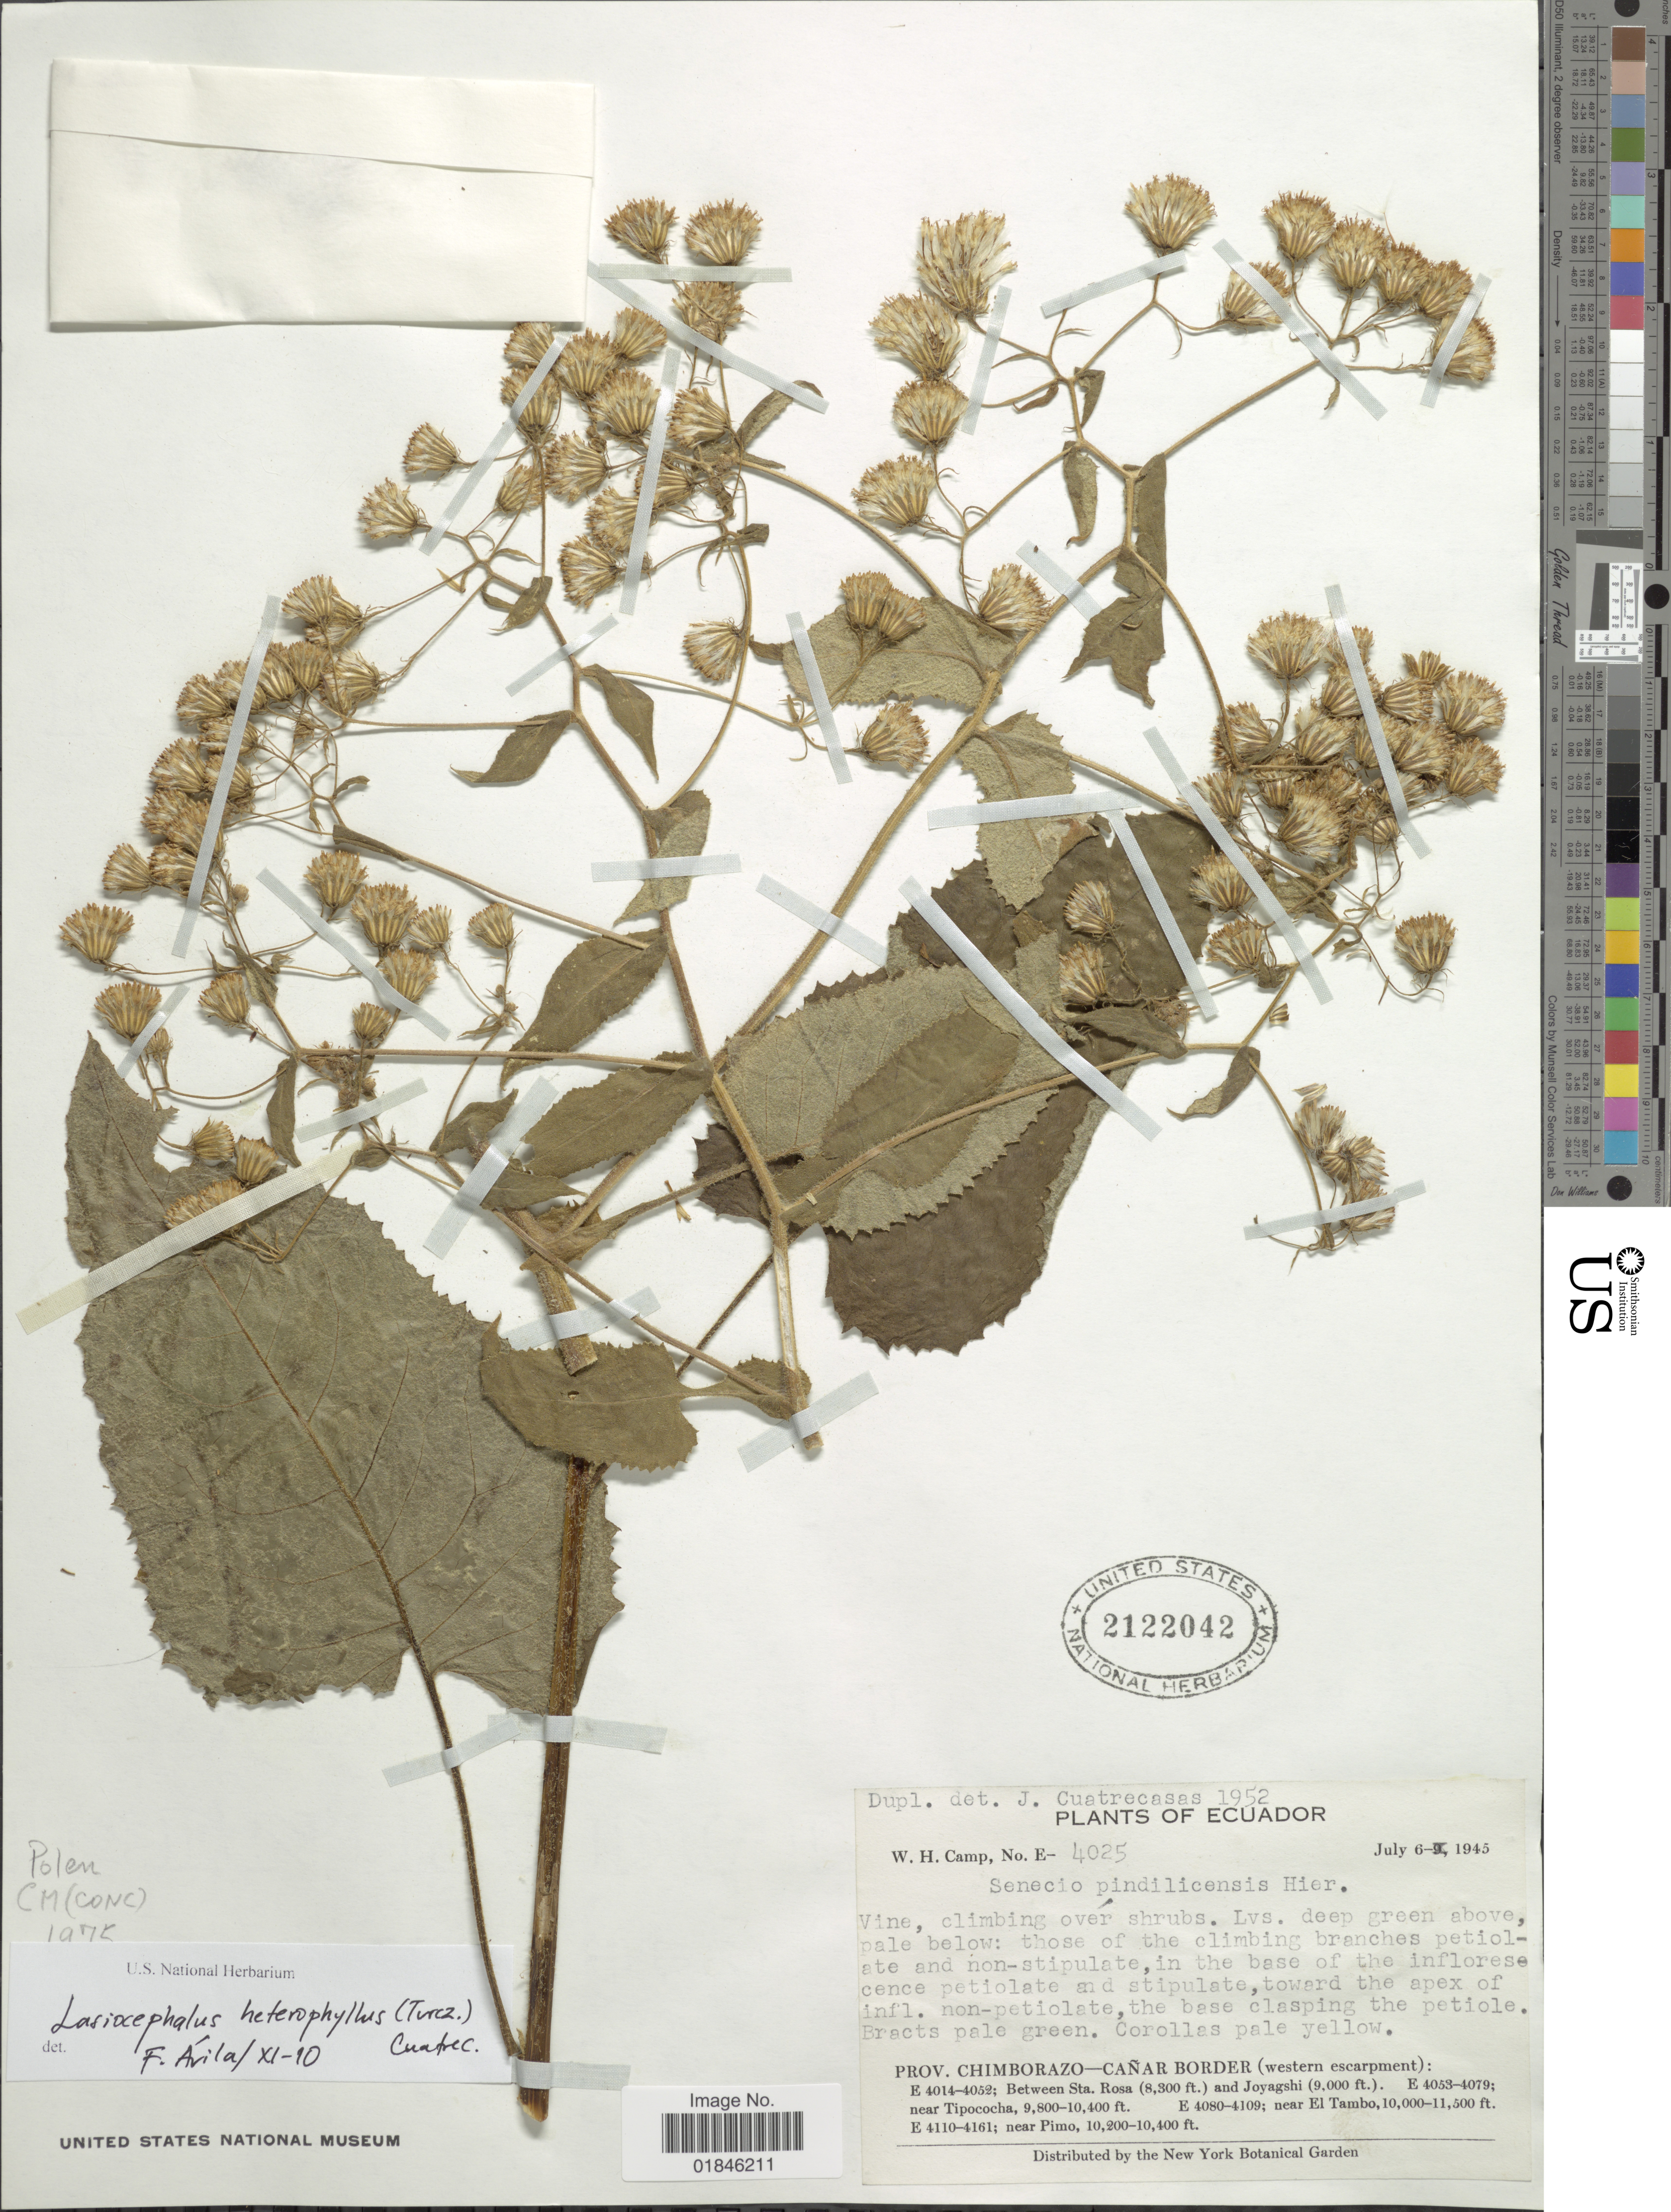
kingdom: Plantae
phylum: Tracheophyta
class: Magnoliopsida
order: Asterales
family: Asteraceae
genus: Senecio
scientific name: Senecio pindilicensis Hieron. ined.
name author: Hieron.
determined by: Salomon, Luciana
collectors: W. H. Camp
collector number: E-4025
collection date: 1945-07-06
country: Ecuador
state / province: Chimborazo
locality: Prv. Chimborazo - Cañar Border (western escarpment): E 4014-4052; Between Sta. Rosa and Joyagshi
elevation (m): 2530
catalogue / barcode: US 2122042